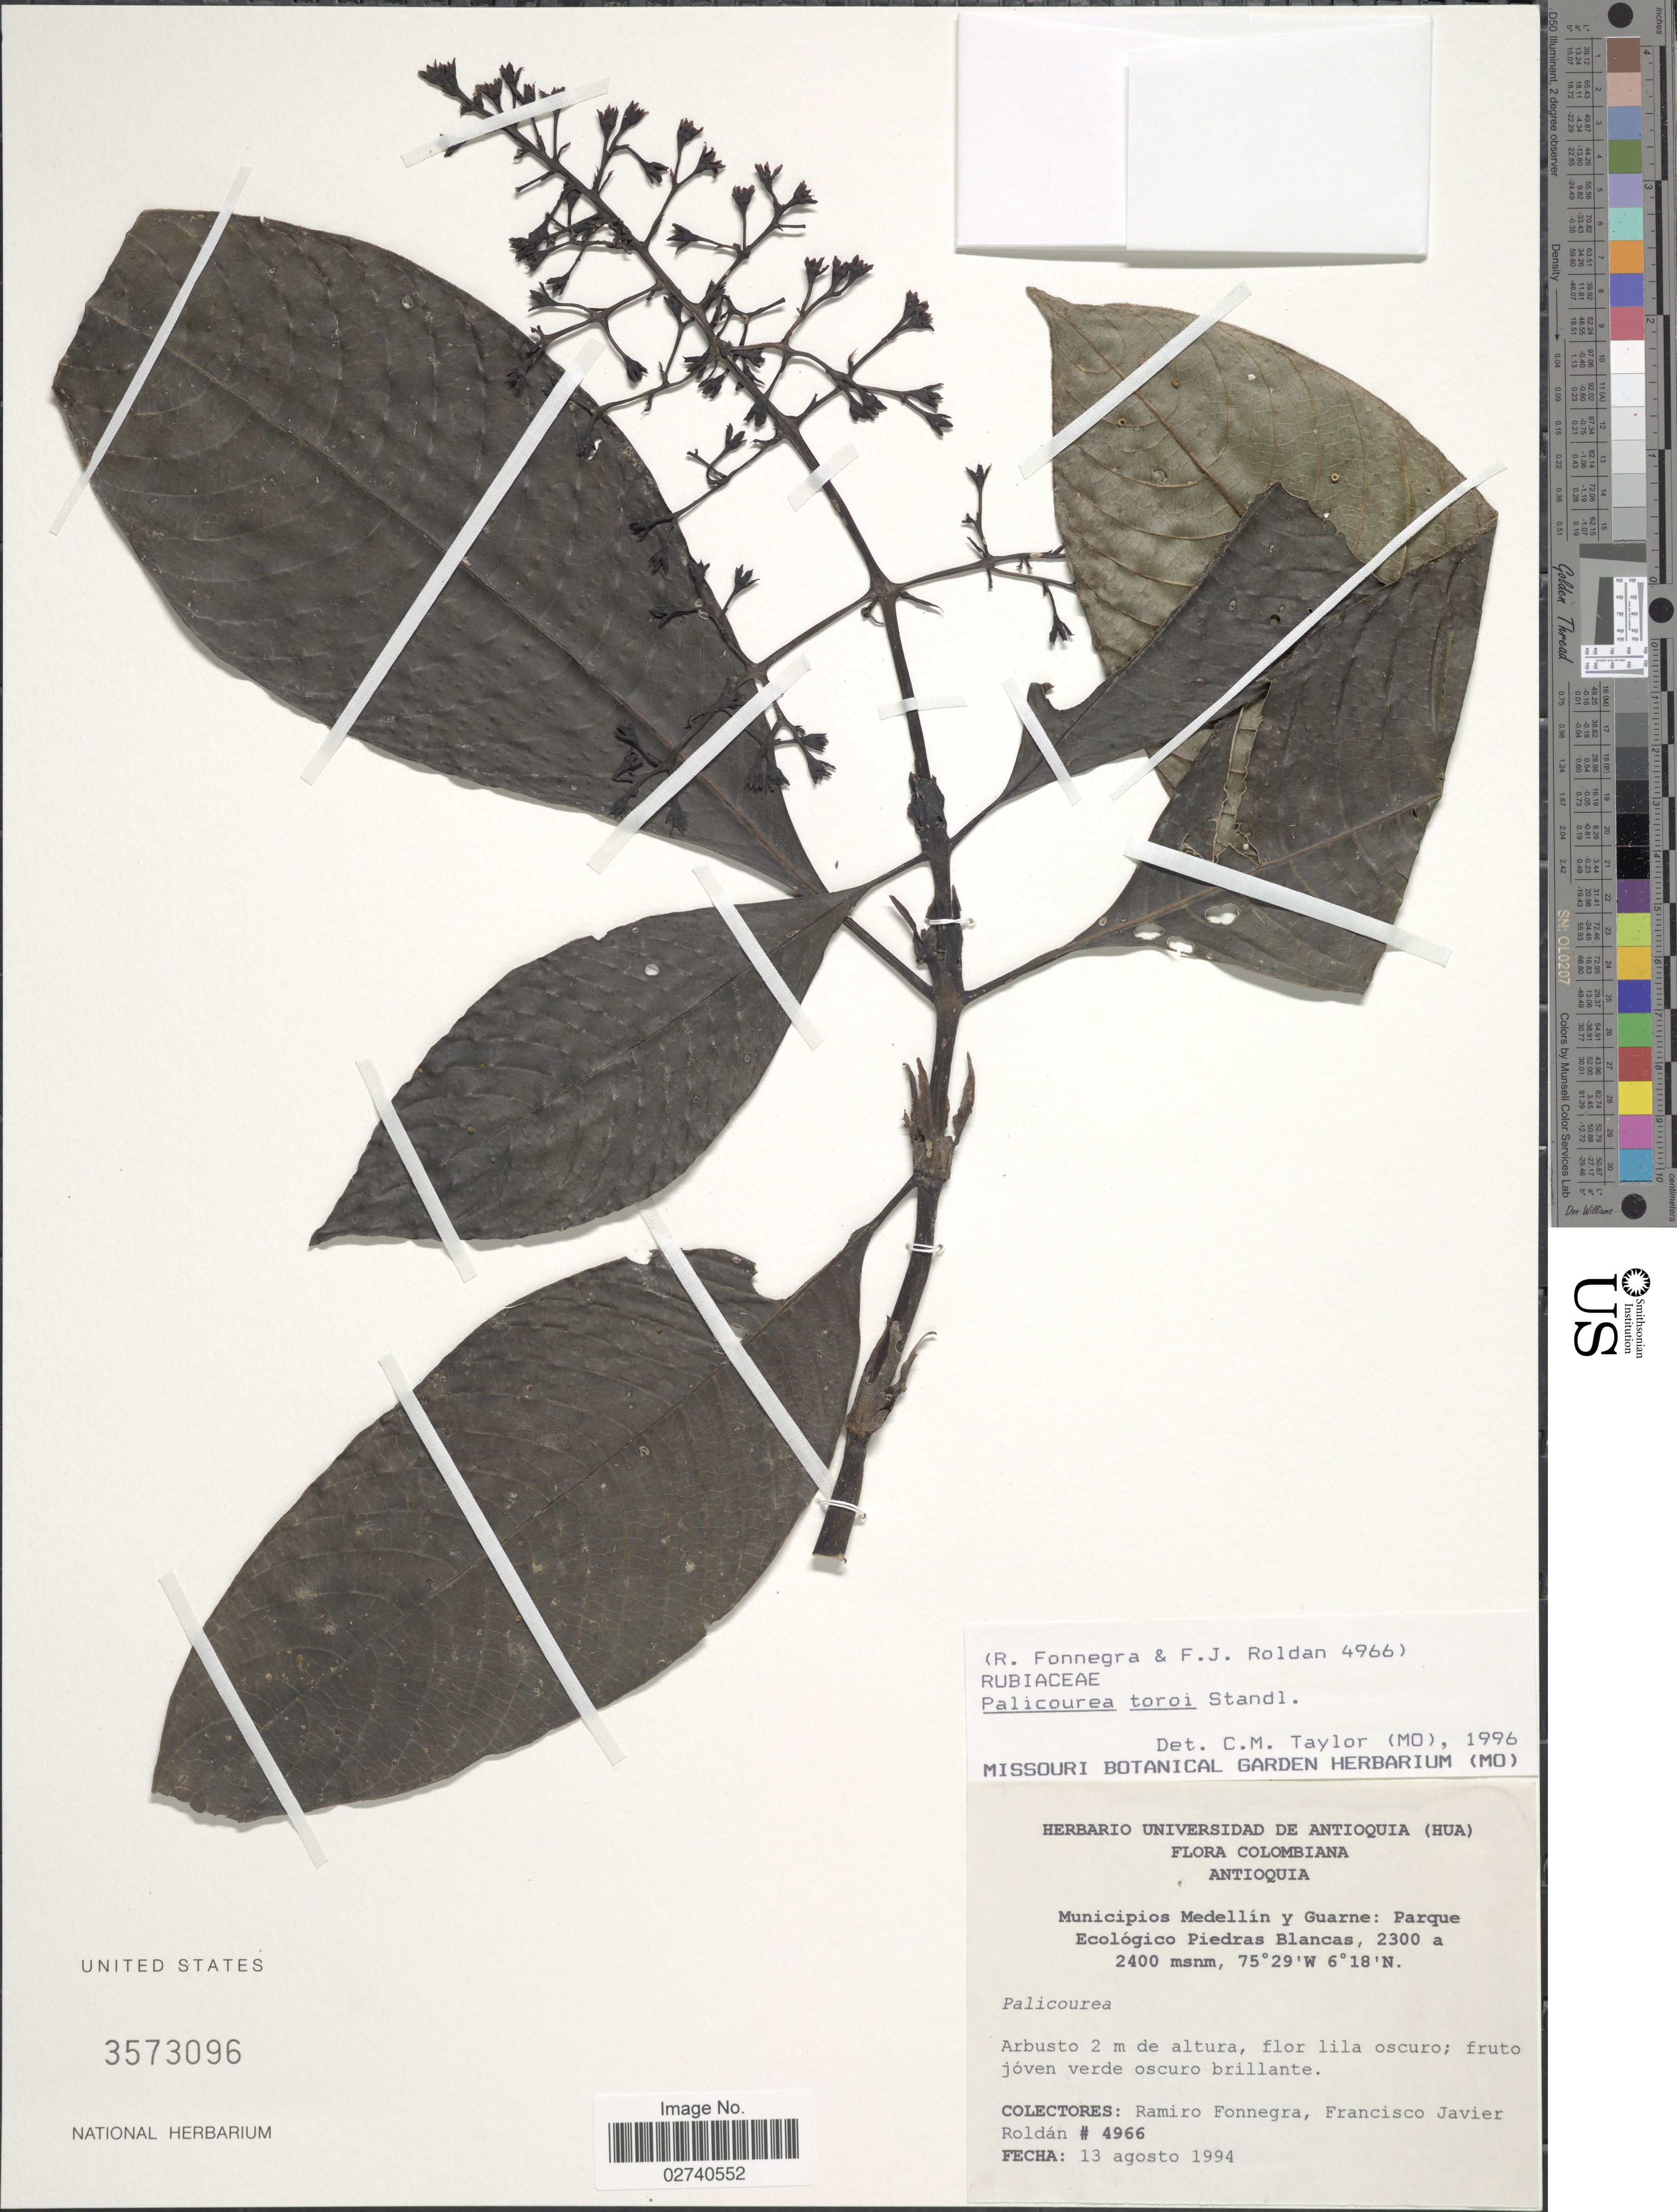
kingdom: Plantae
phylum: Tracheophyta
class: Magnoliopsida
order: Gentianales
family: Rubiaceae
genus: Palicourea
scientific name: Palicourea toroi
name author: Standl.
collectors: R. Fonnegra G. & F. J. Roldán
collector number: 4966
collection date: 1994-08-13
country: Colombia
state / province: Antioquia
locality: Municipio Medellin y Guarne: Parque Ecologico Piedras Blancas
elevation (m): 2300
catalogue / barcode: US 3573096